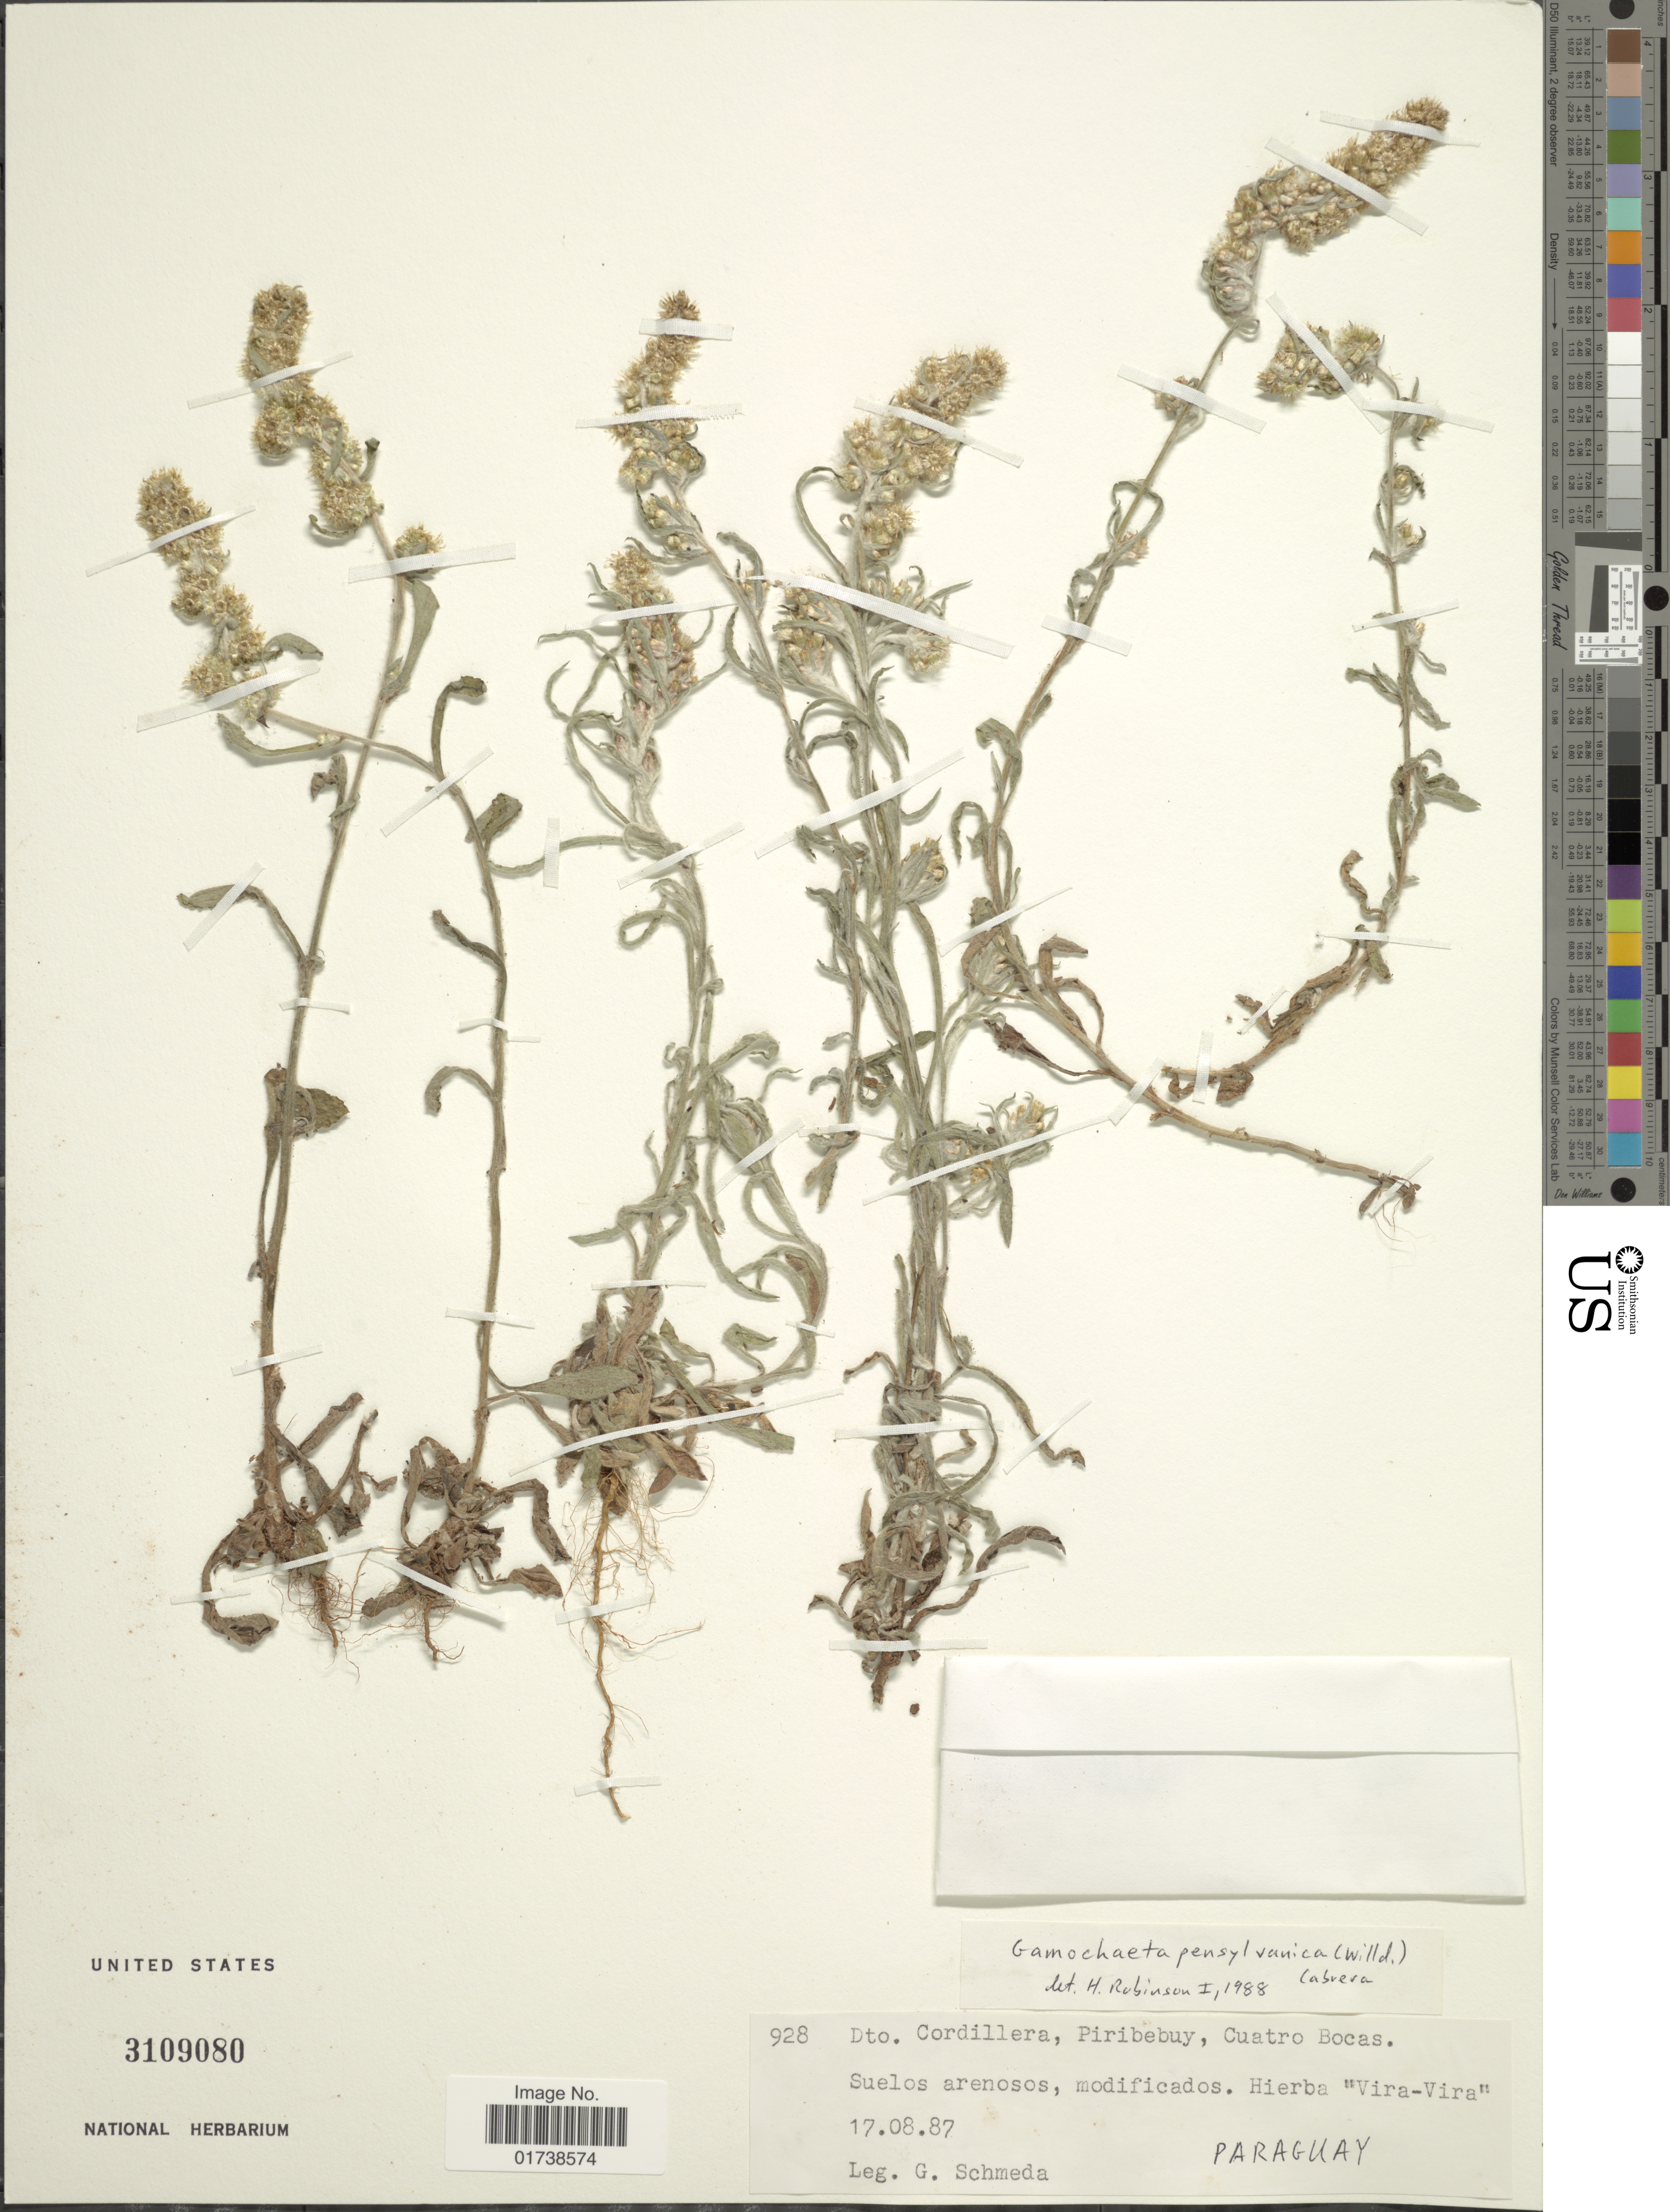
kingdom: Plantae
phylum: Tracheophyta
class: Magnoliopsida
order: Asterales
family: Asteraceae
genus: Gamochaeta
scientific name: Gamochaeta pensylvanica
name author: (Willd.) Cabrera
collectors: G. Schmeda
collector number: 928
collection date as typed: Transcribed d/m/y: 17/8/87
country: Paraguay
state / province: Cordillera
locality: Piribebuy, Cuatro Bocas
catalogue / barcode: US 3109080